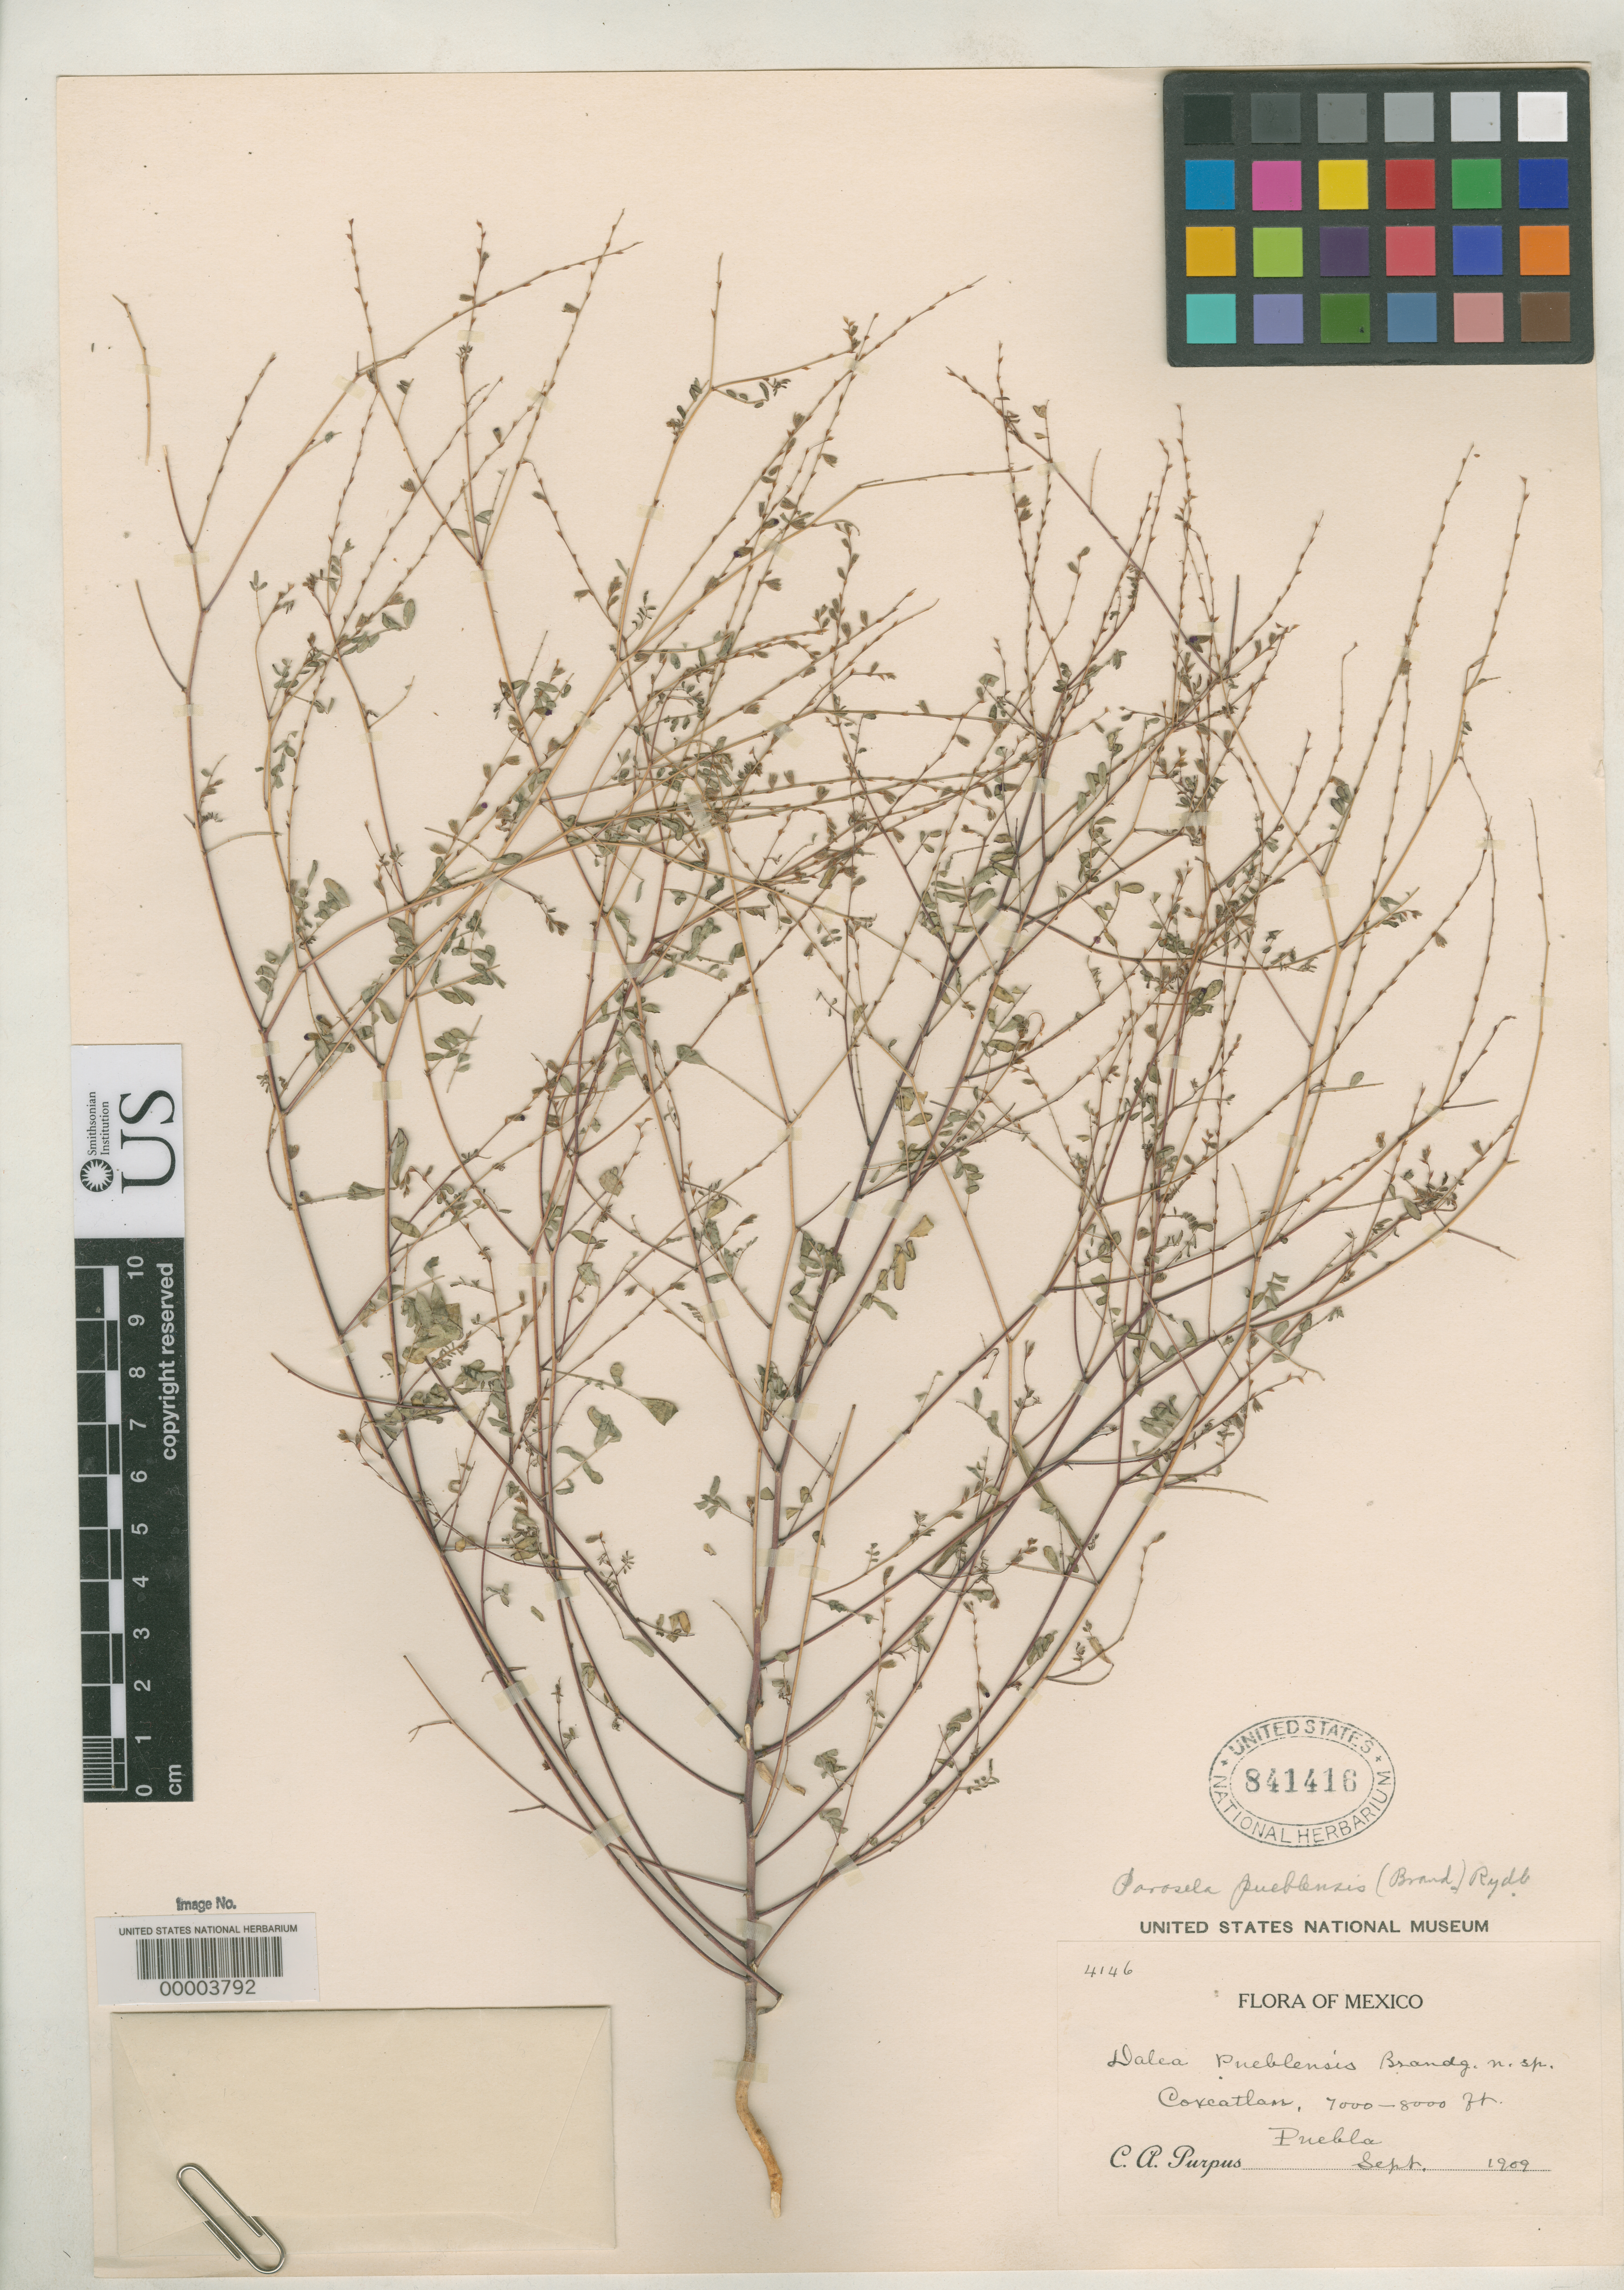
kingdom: Plantae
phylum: Tracheophyta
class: Magnoliopsida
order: Fabales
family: Fabaceae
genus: Dalea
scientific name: Dalea pueblensis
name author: Brandegee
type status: Isotype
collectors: C. A. Purpus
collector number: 4146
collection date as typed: Sep 1909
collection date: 1909-09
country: Mexico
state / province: Puebla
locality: Near Coxcatlan.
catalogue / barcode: US 841416